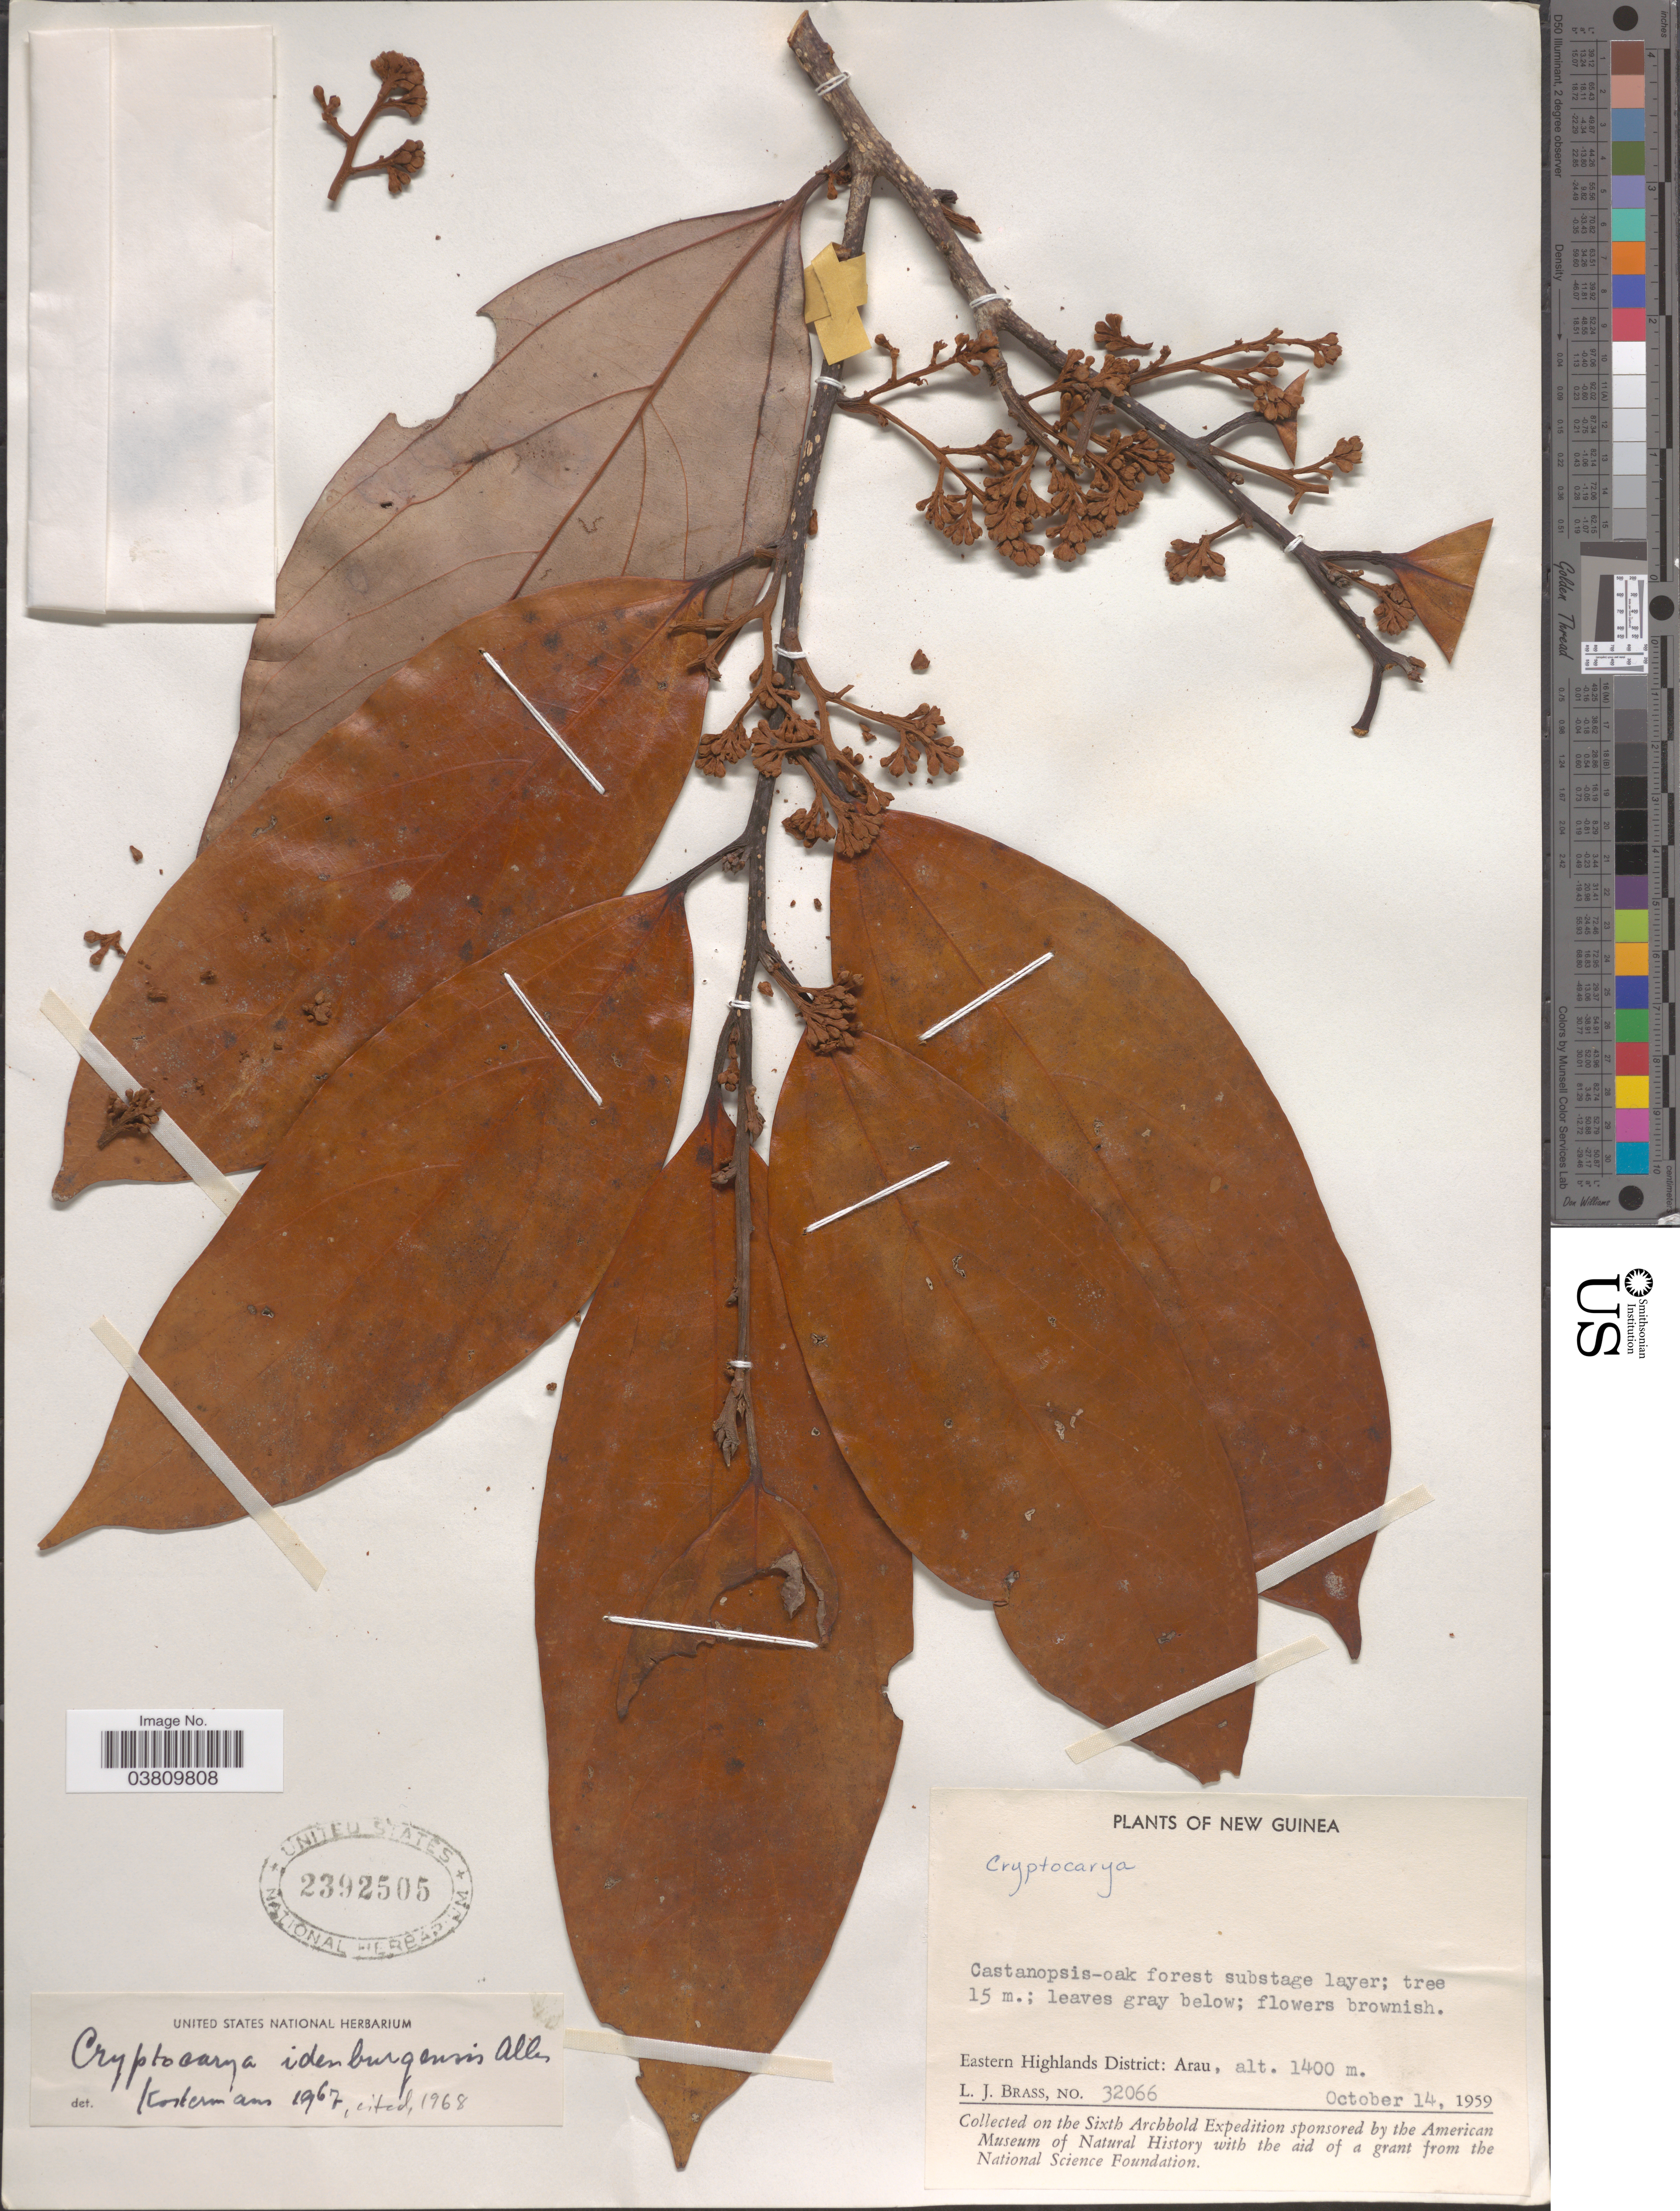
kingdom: Plantae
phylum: Tracheophyta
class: Magnoliopsida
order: Laurales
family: Lauraceae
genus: Cryptocarya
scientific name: Cryptocarya idenburgensis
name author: C.K. Allen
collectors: L. J. Brass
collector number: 32066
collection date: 1959-10-14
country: Papua New Guinea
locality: New Guinea. Eastern Highlands District: Arau.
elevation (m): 1400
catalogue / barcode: US 2392505